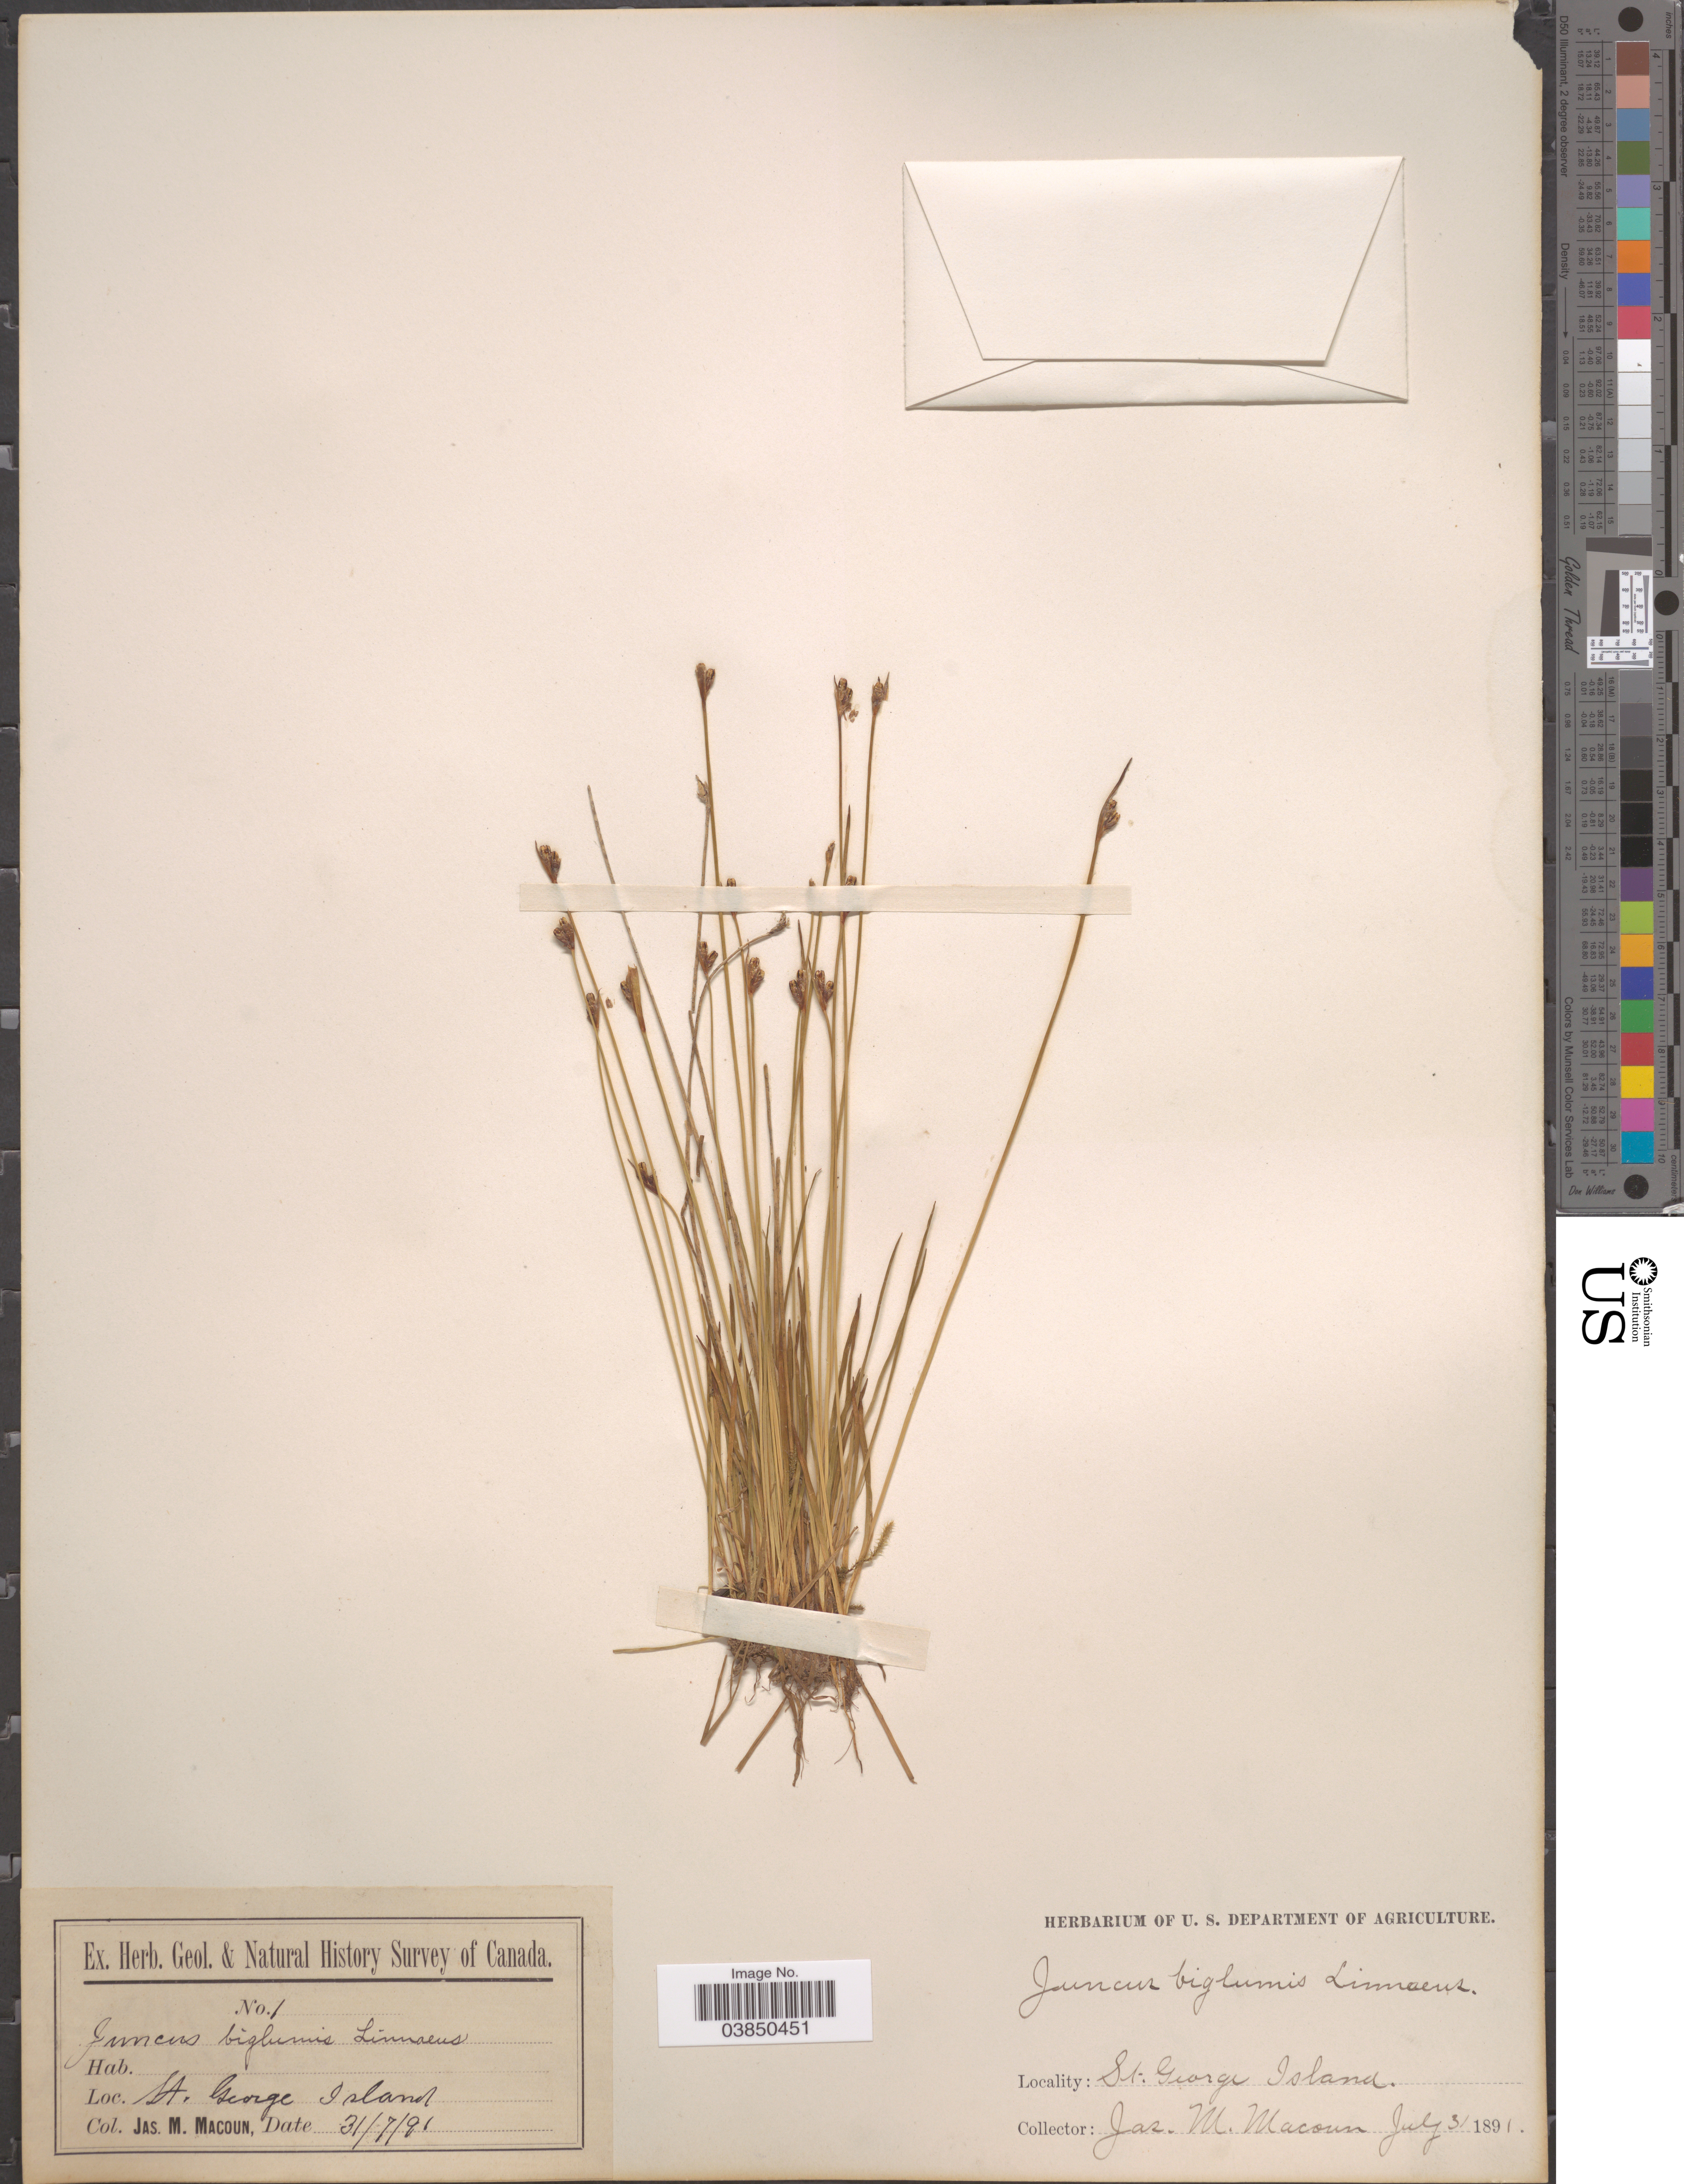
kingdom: Plantae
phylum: Tracheophyta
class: Liliopsida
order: Poales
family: Juncaceae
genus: Juncus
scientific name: Juncus biglumis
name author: L.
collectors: J. M. Macoun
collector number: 1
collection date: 1891-07-31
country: United States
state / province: Alaska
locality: St. George Island.